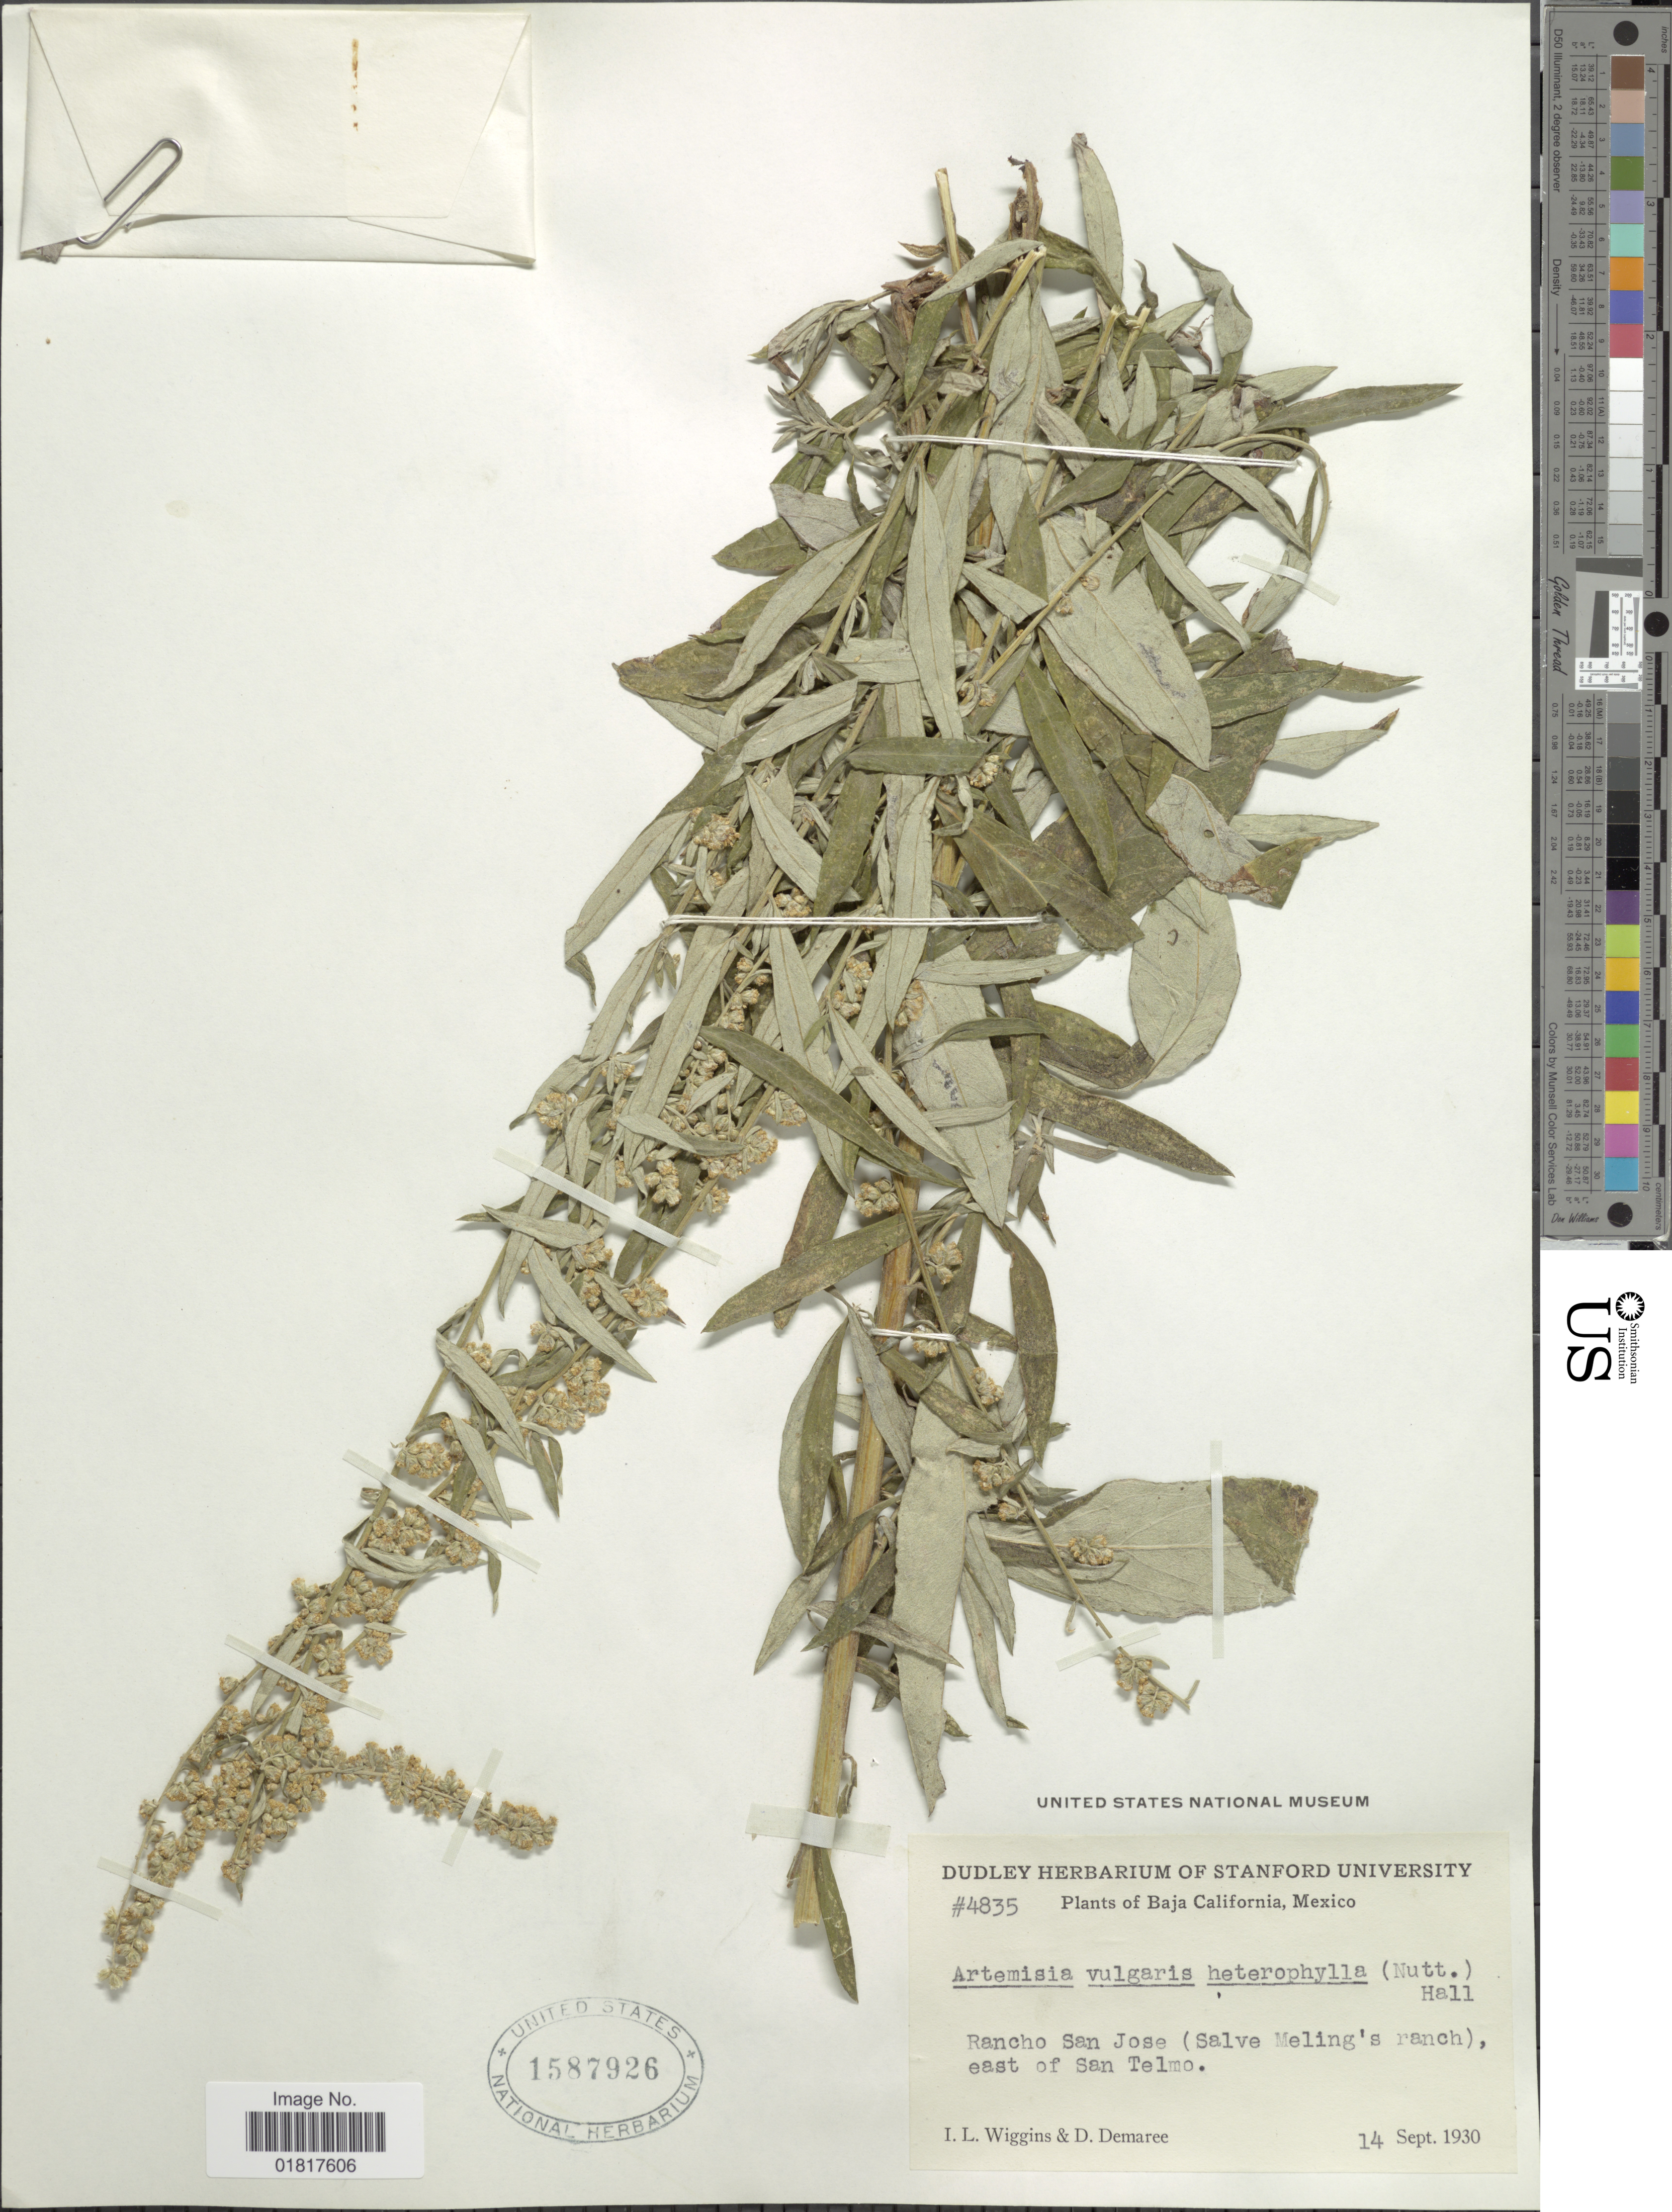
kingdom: Plantae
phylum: Tracheophyta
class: Magnoliopsida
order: Asterales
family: Asteraceae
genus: Artemisia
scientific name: Artemisia vulgaris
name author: L.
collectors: I. L. Wiggins & D. Demaree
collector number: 4835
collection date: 1930-09-14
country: Mexico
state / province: Baja California Norte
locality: Rancho San Jose (Salve Meling's ranch), east of San Telmo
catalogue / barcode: US 1587926